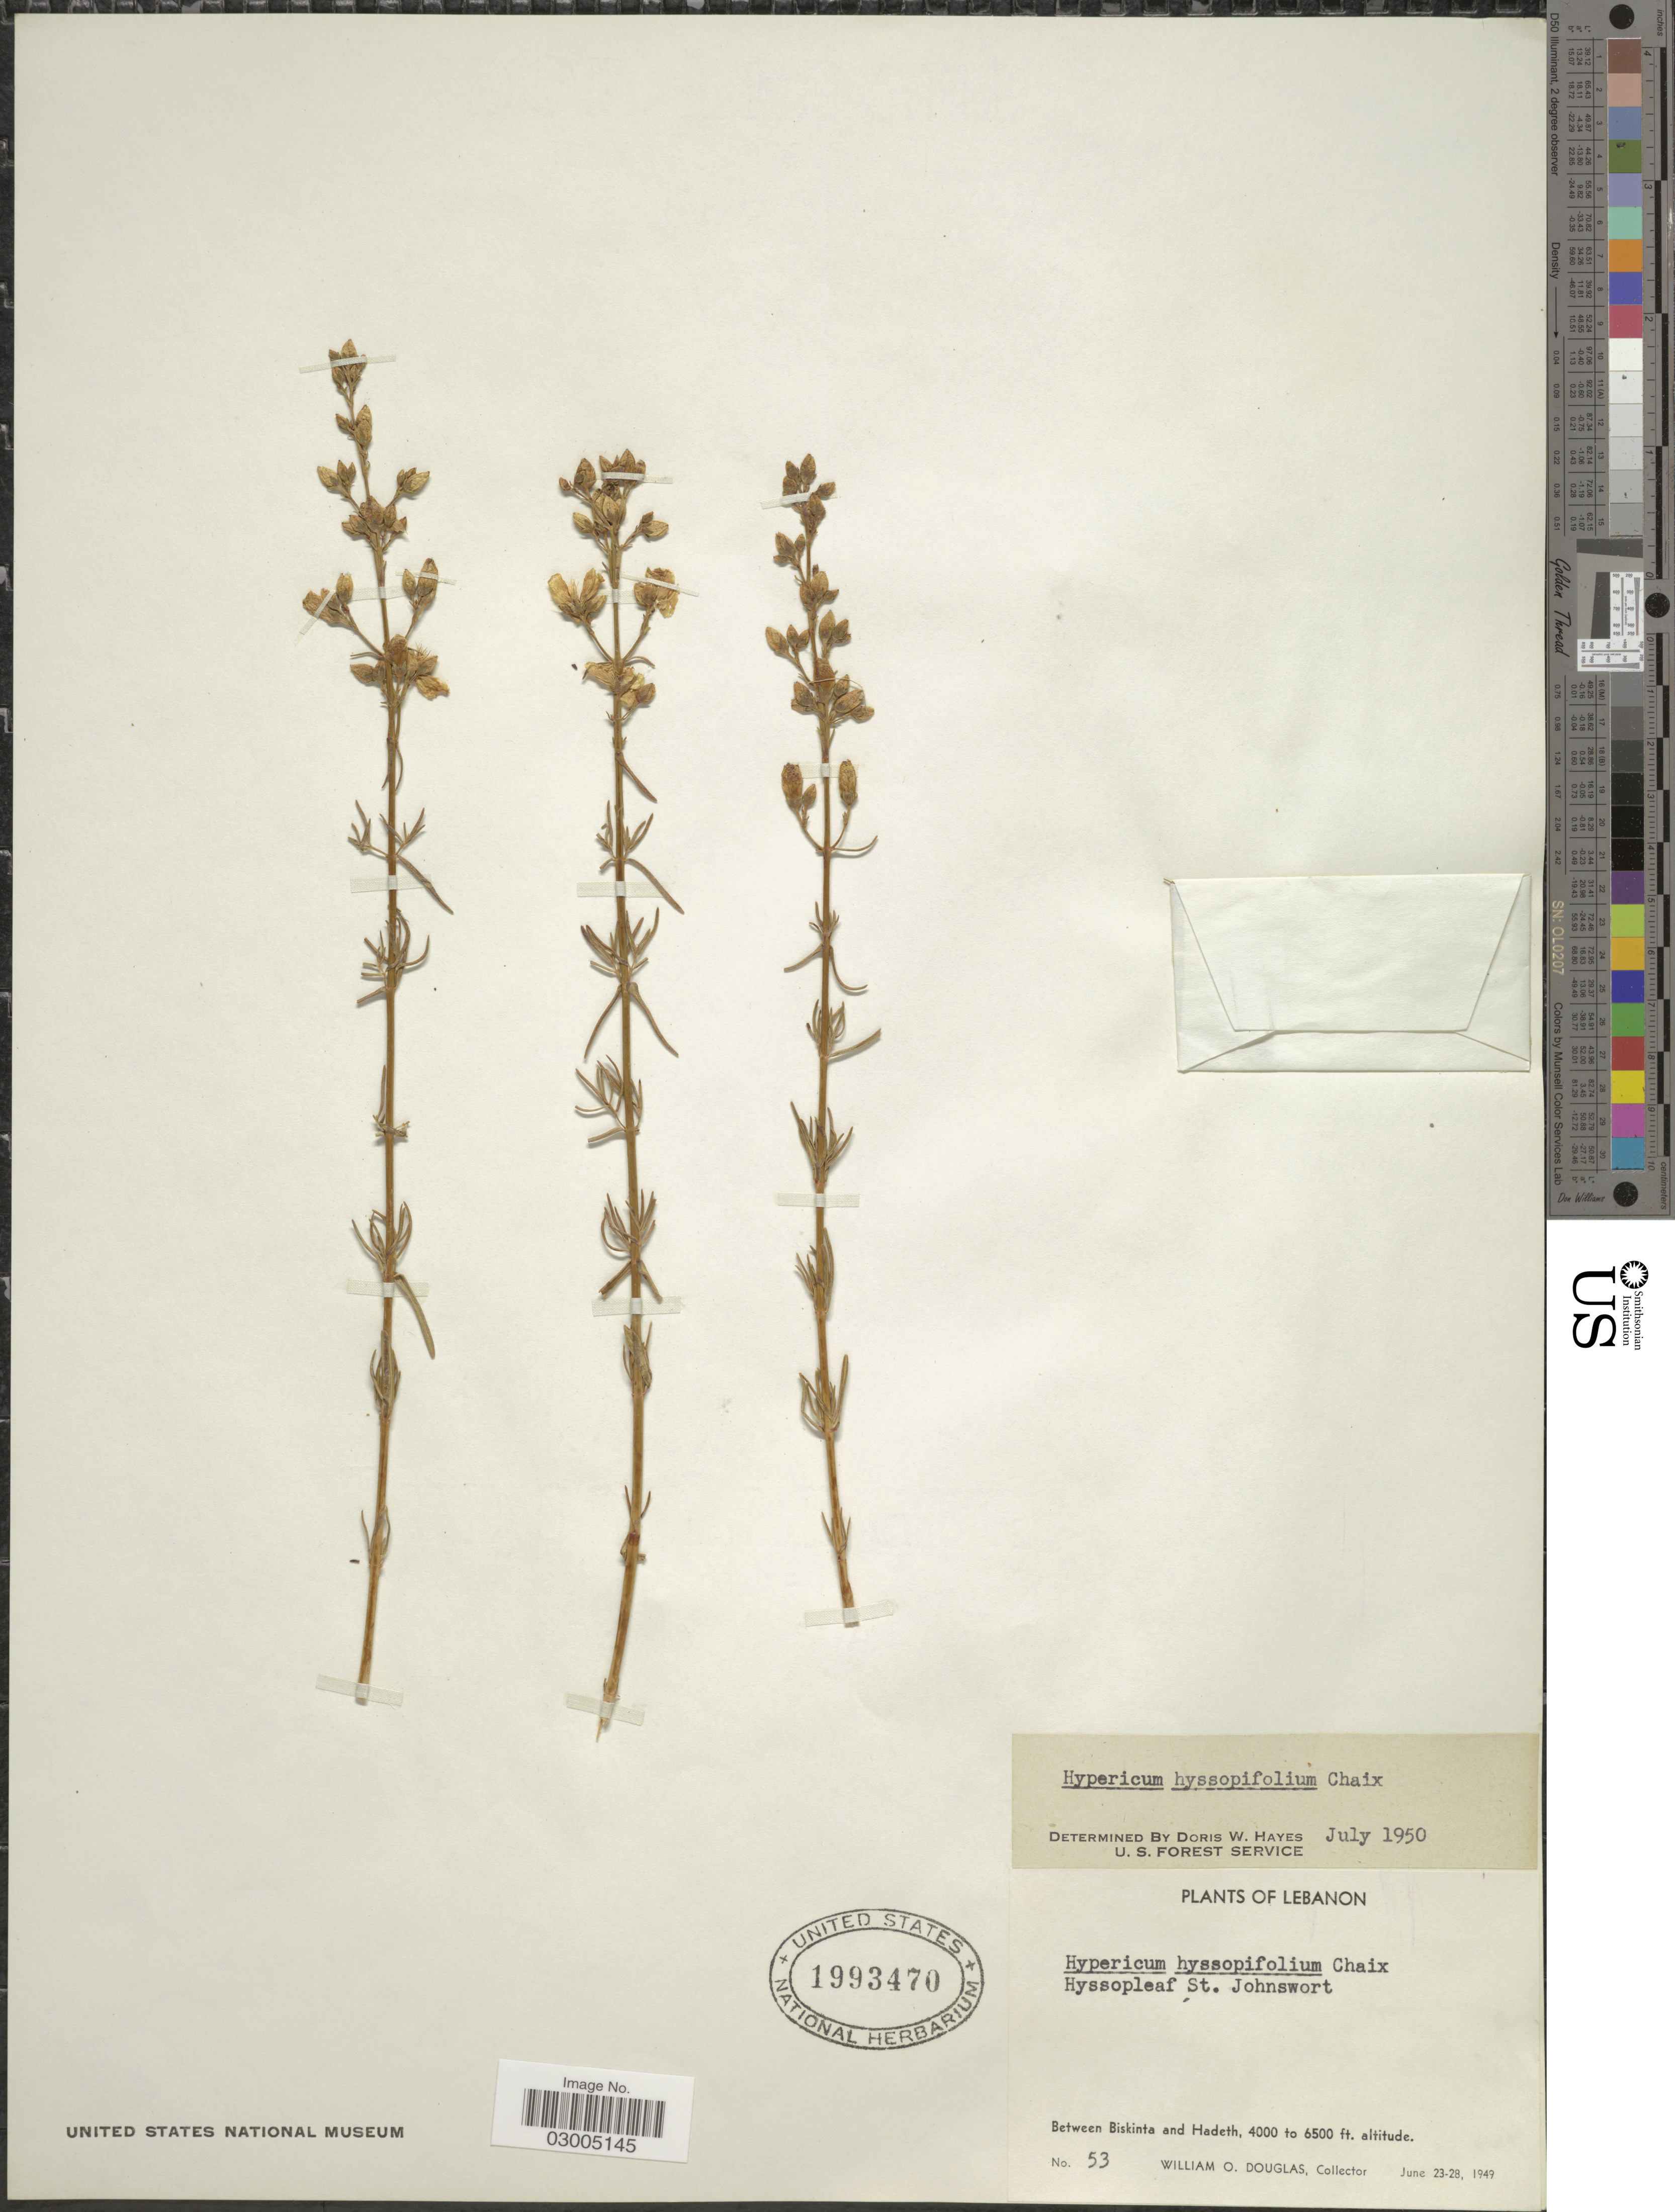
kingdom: Plantae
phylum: Tracheophyta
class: Magnoliopsida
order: Malpighiales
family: Hypericaceae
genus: Hypericum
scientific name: Hypericum hyssopifolium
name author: Chaix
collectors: W. Douglas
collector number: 53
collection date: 1949-06-23/1949-06-28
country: Lebanon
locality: Between Biskinta and Hadeth.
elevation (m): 1219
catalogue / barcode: US 1993470